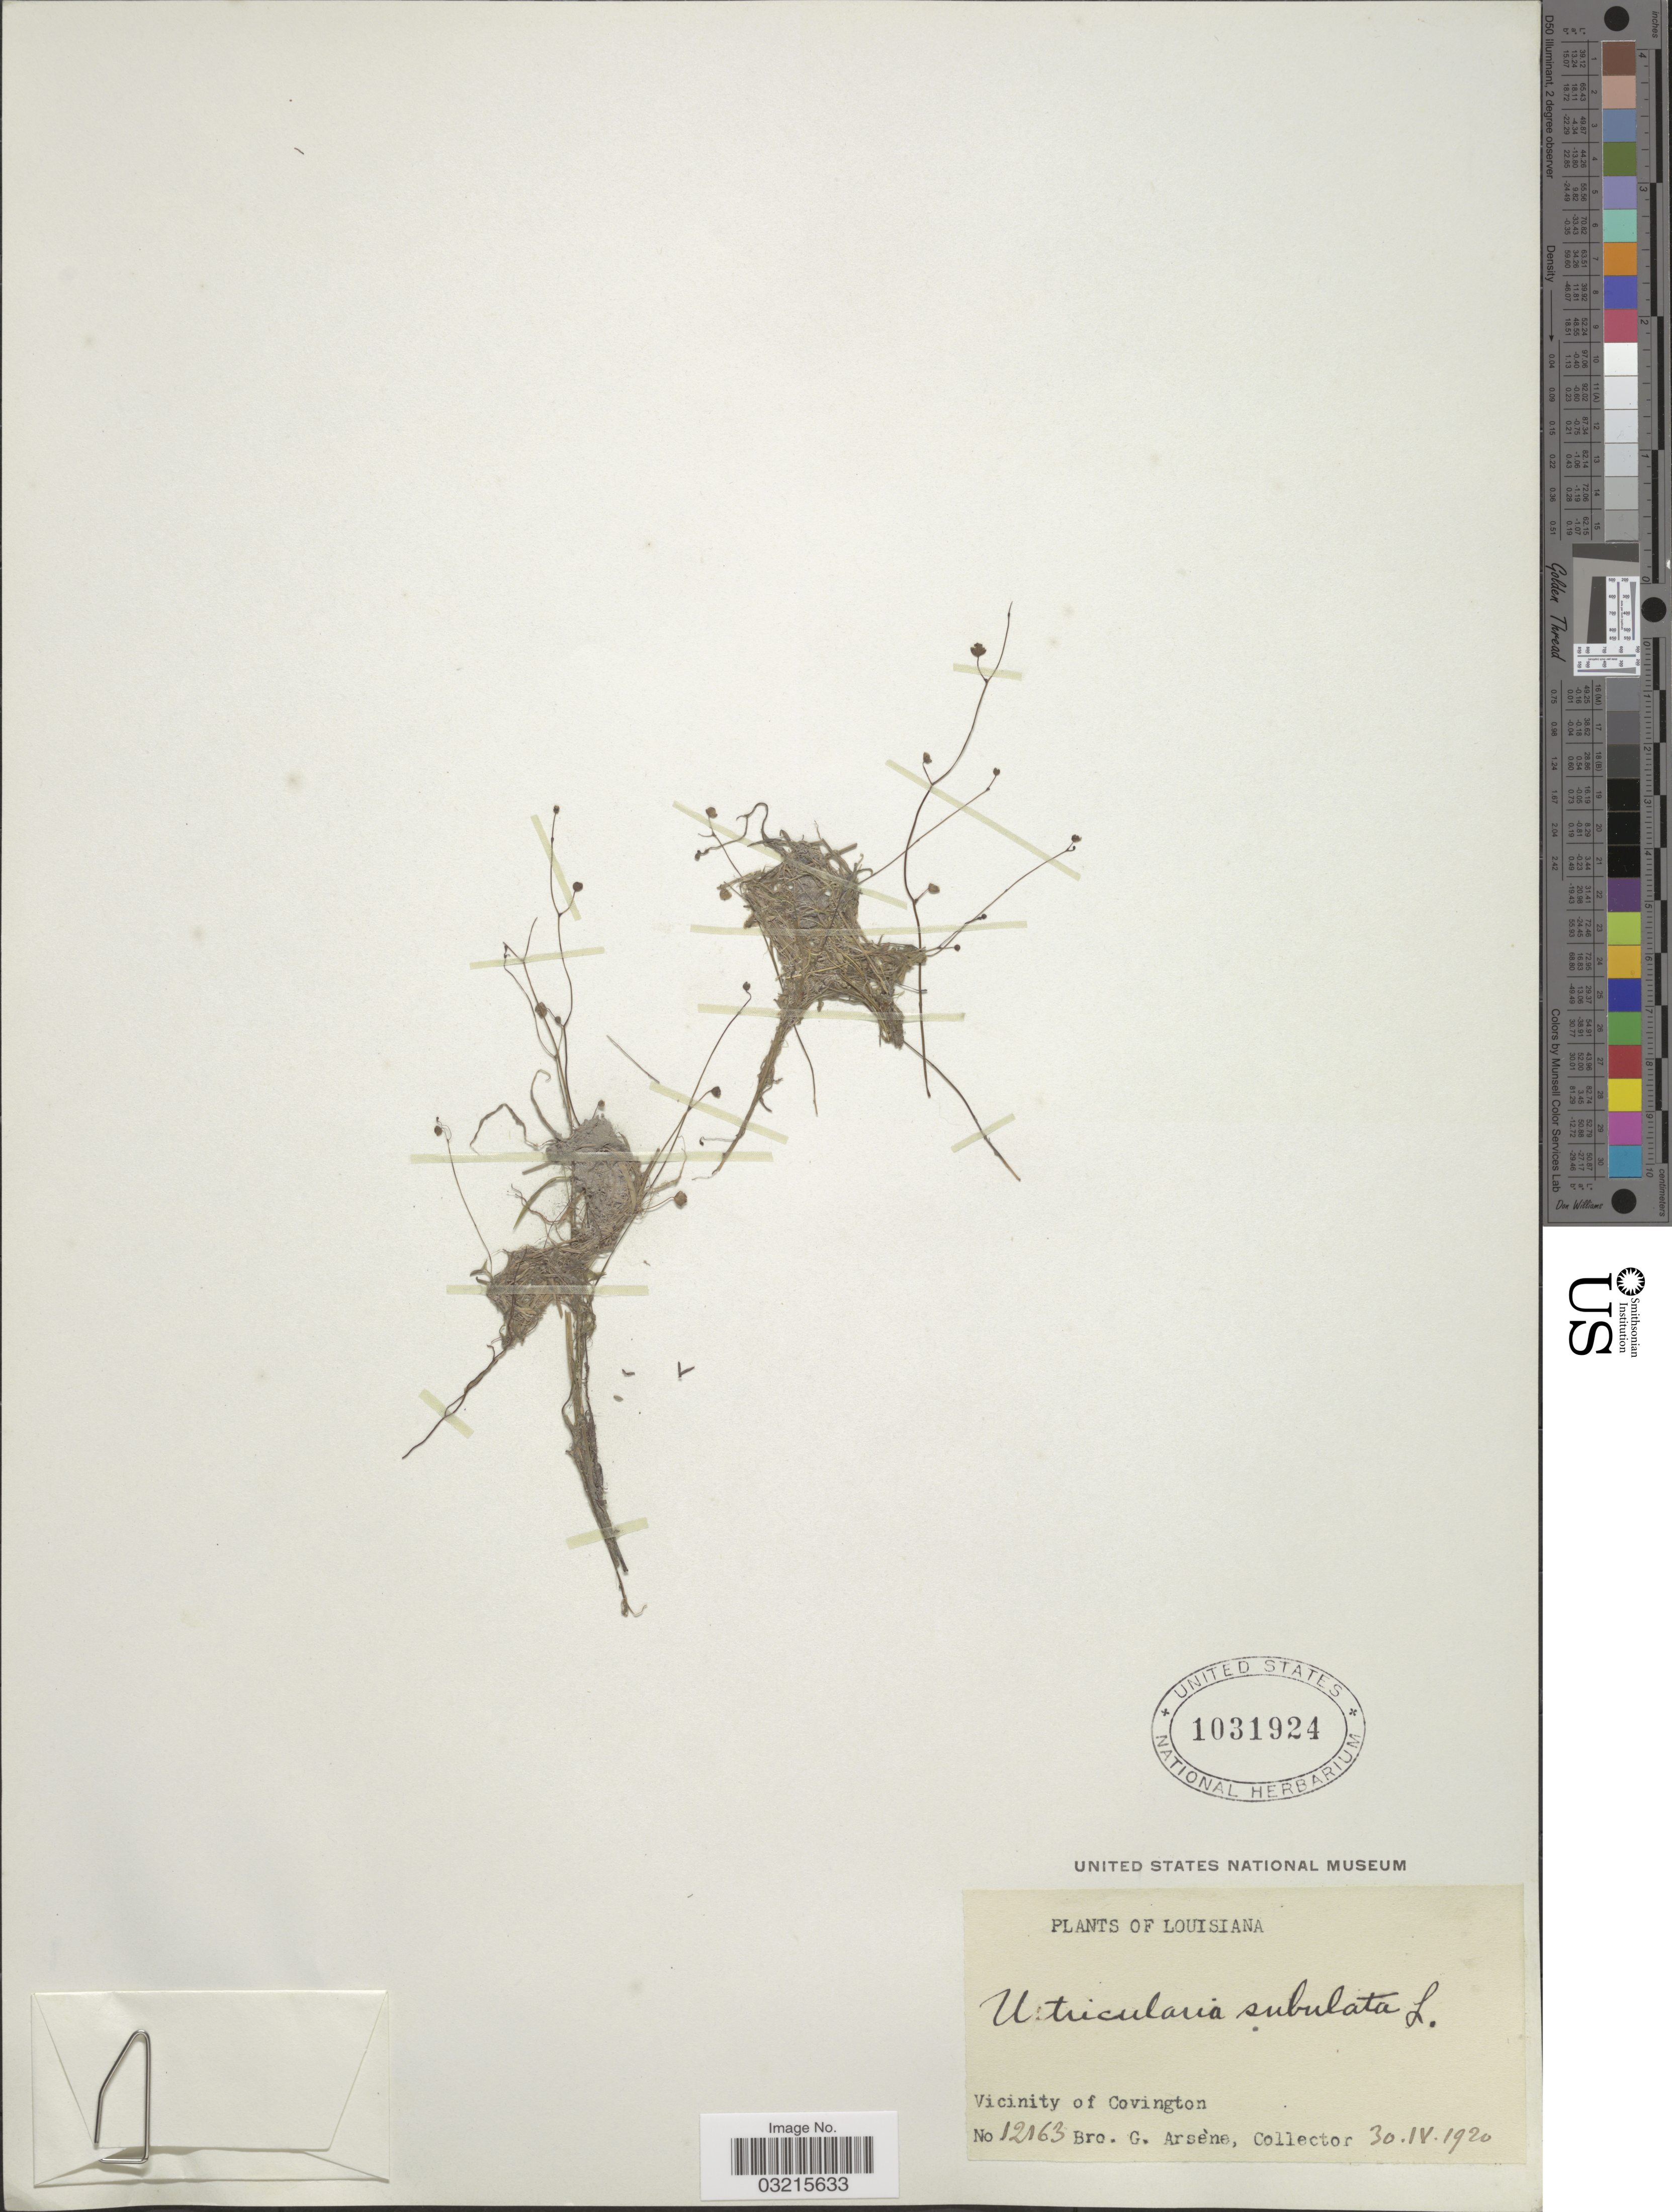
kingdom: Plantae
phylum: Tracheophyta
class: Magnoliopsida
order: Lamiales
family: Lentibulariaceae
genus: Utricularia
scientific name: Utricularia subulata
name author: L.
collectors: Bro. G. Arsène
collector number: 12163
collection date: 1920-04-30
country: United States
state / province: Louisiana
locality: Vicinity of Covington.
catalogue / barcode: US 1031924